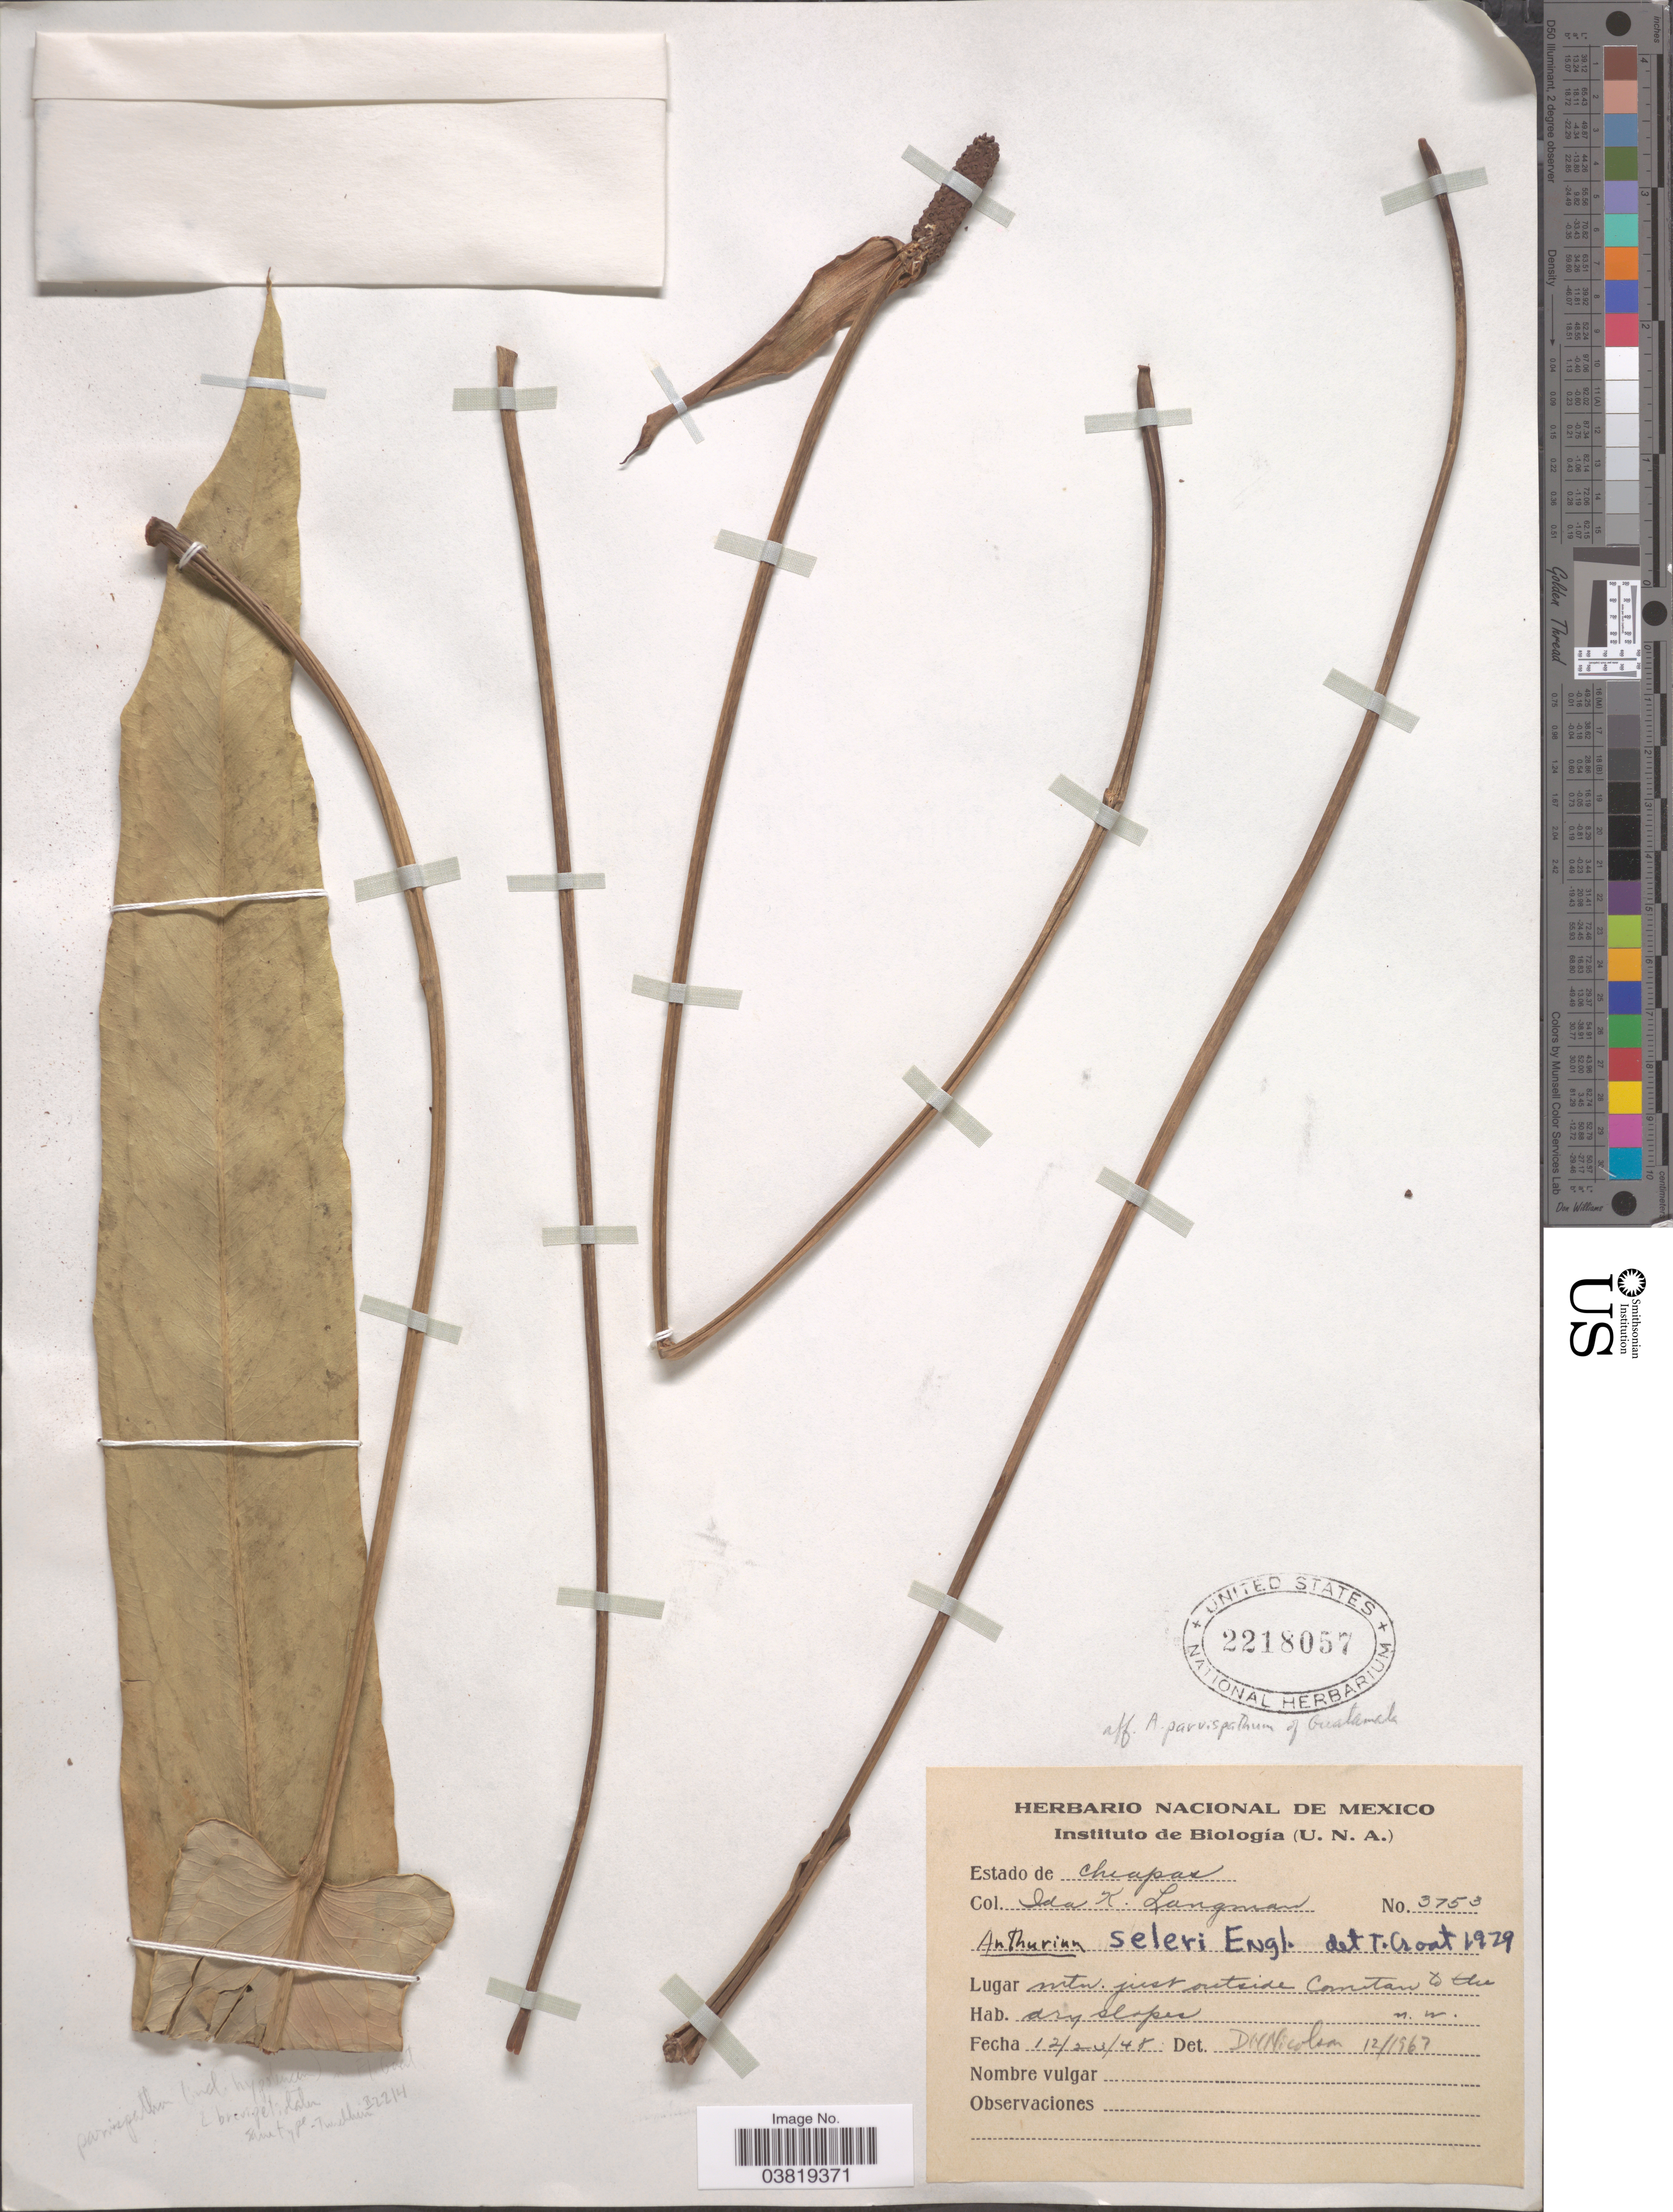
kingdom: Plantae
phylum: Tracheophyta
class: Liliopsida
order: Alismatales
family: Araceae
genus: Anthurium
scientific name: Anthurium seleri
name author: Engl.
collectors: I. K. Langman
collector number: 3753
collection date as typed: Transcribed d/m/y: 23/12/48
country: Mexico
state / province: Chiapas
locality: Mtn. just outside Comitan to the n.w.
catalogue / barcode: US 2218057